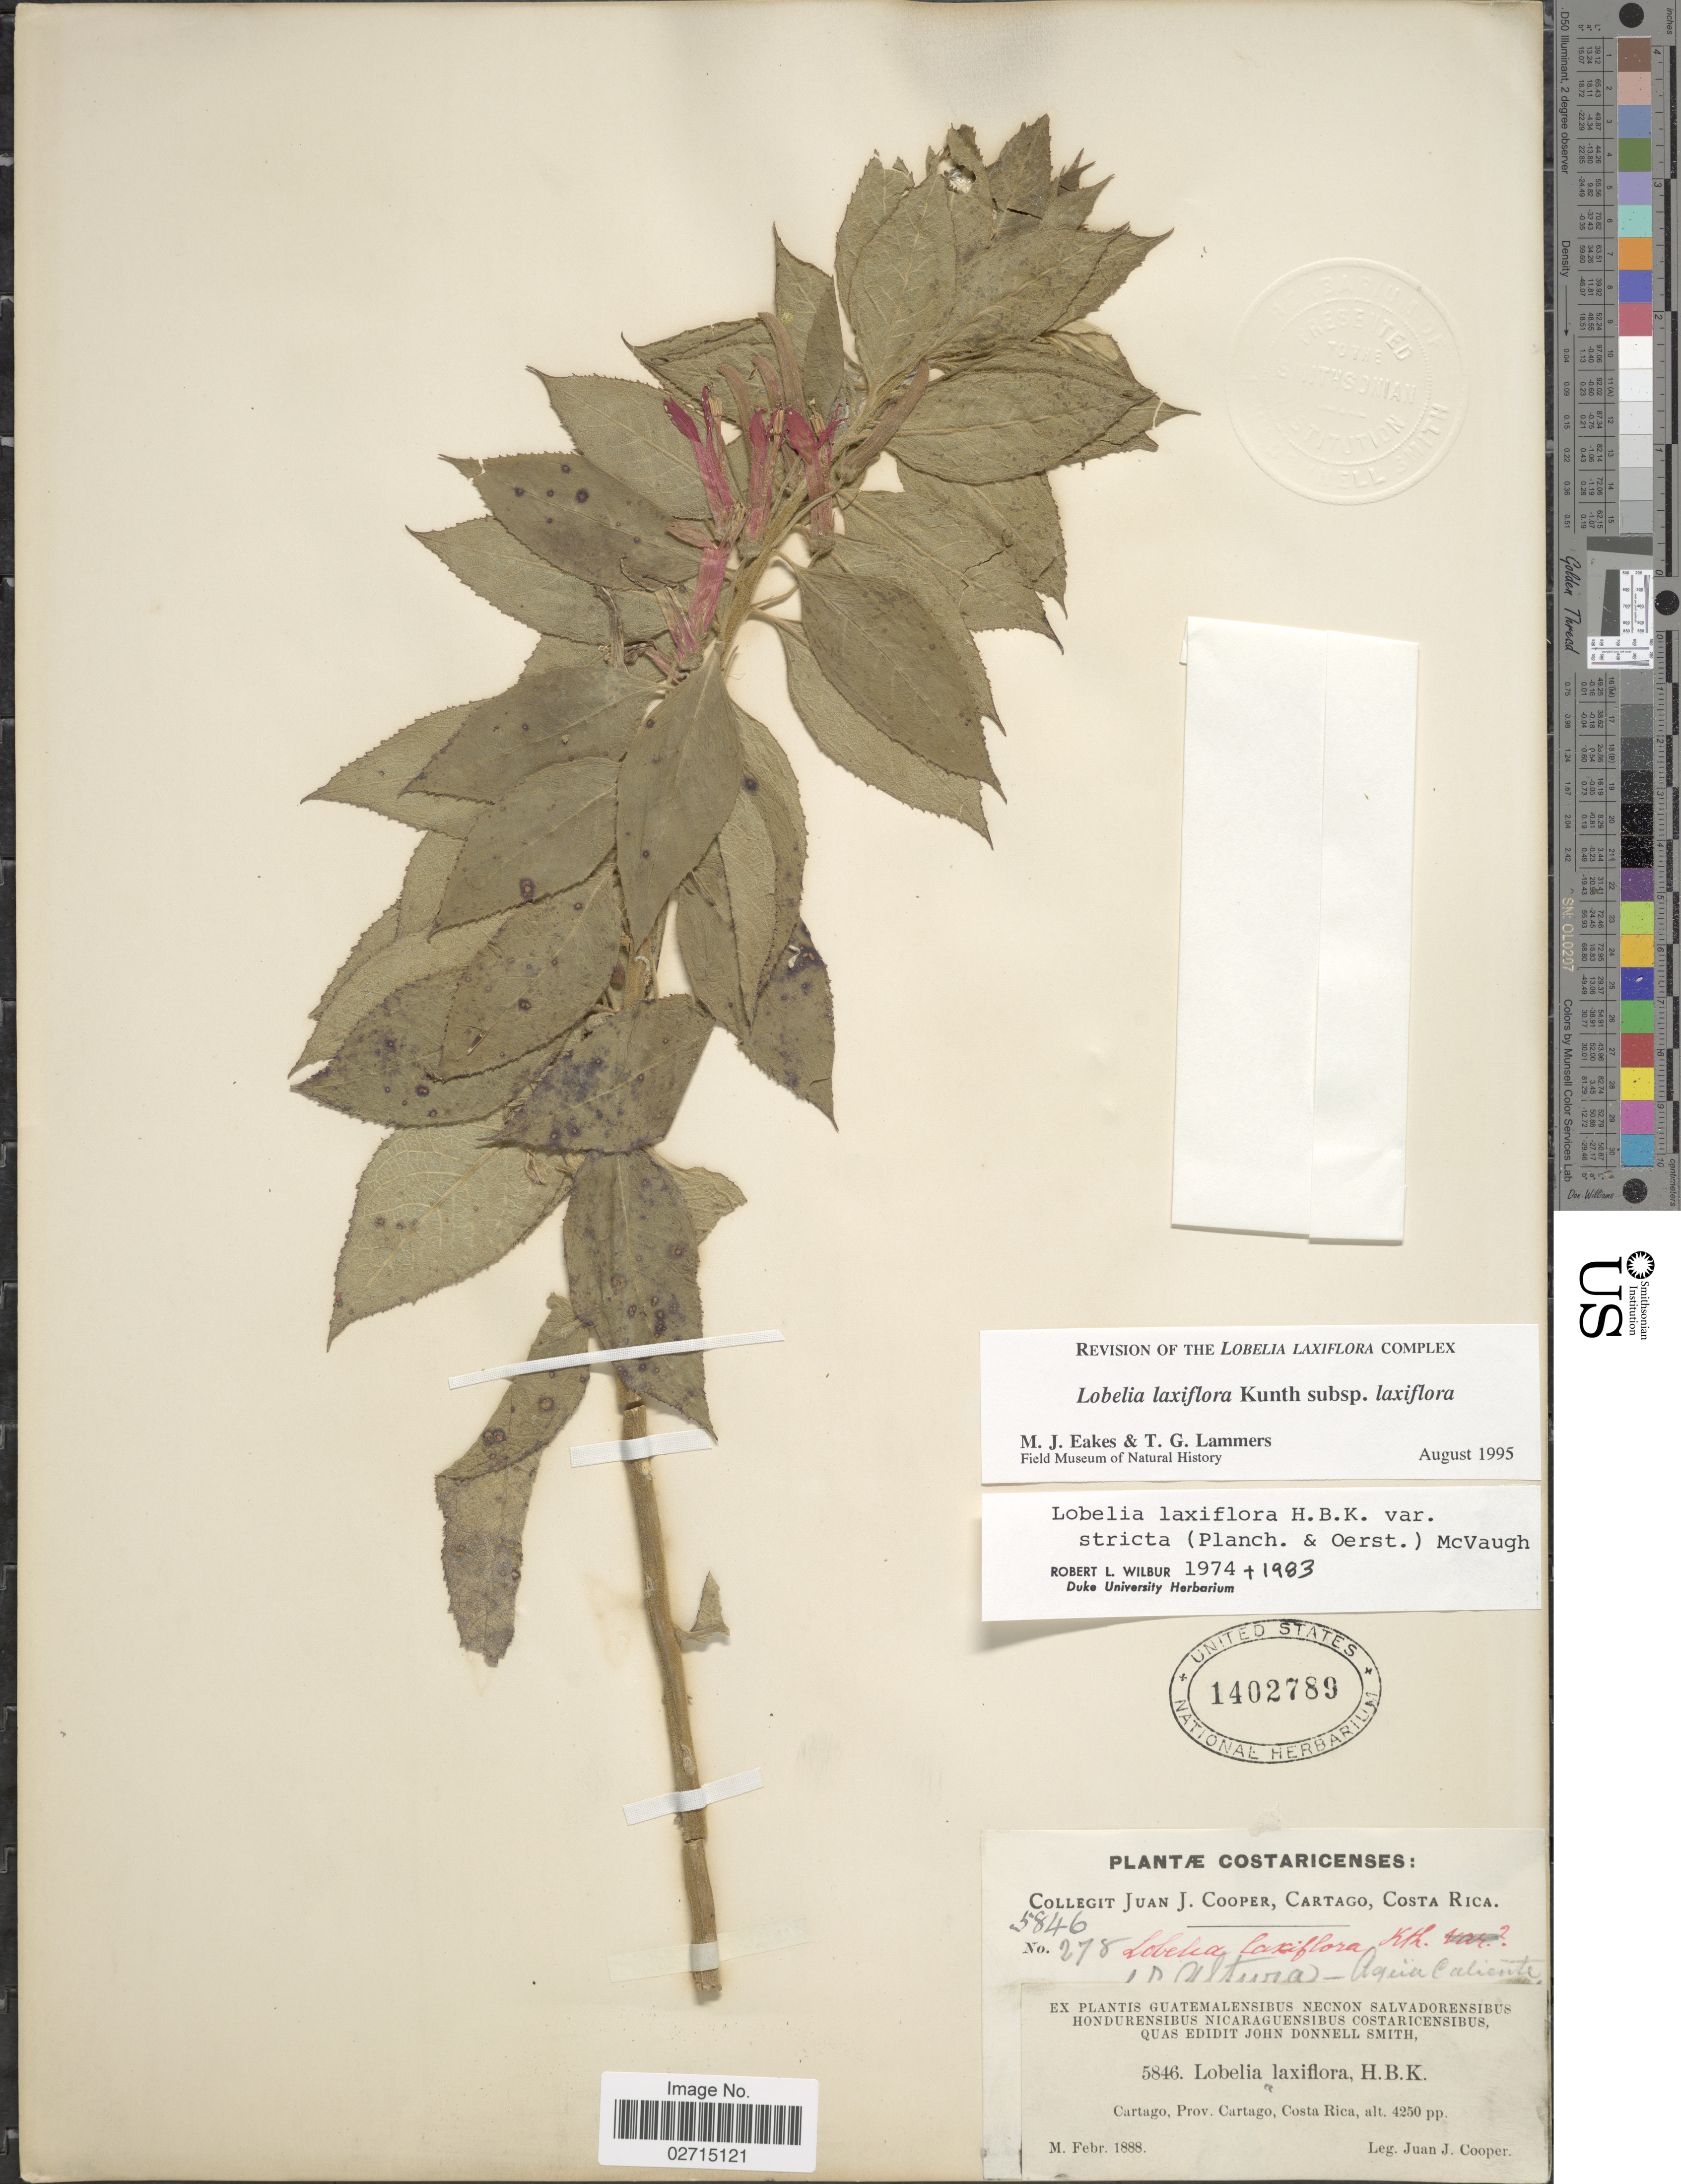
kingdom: Plantae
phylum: Tracheophyta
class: Magnoliopsida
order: Asterales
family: Campanulaceae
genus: Lobelia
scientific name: Lobelia laxiflora subsp. laxiflora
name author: Kunth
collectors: J. J. Cooper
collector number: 5846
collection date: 1888-02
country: Costa Rica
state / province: Cartago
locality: Cartago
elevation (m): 1295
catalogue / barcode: US 1402789